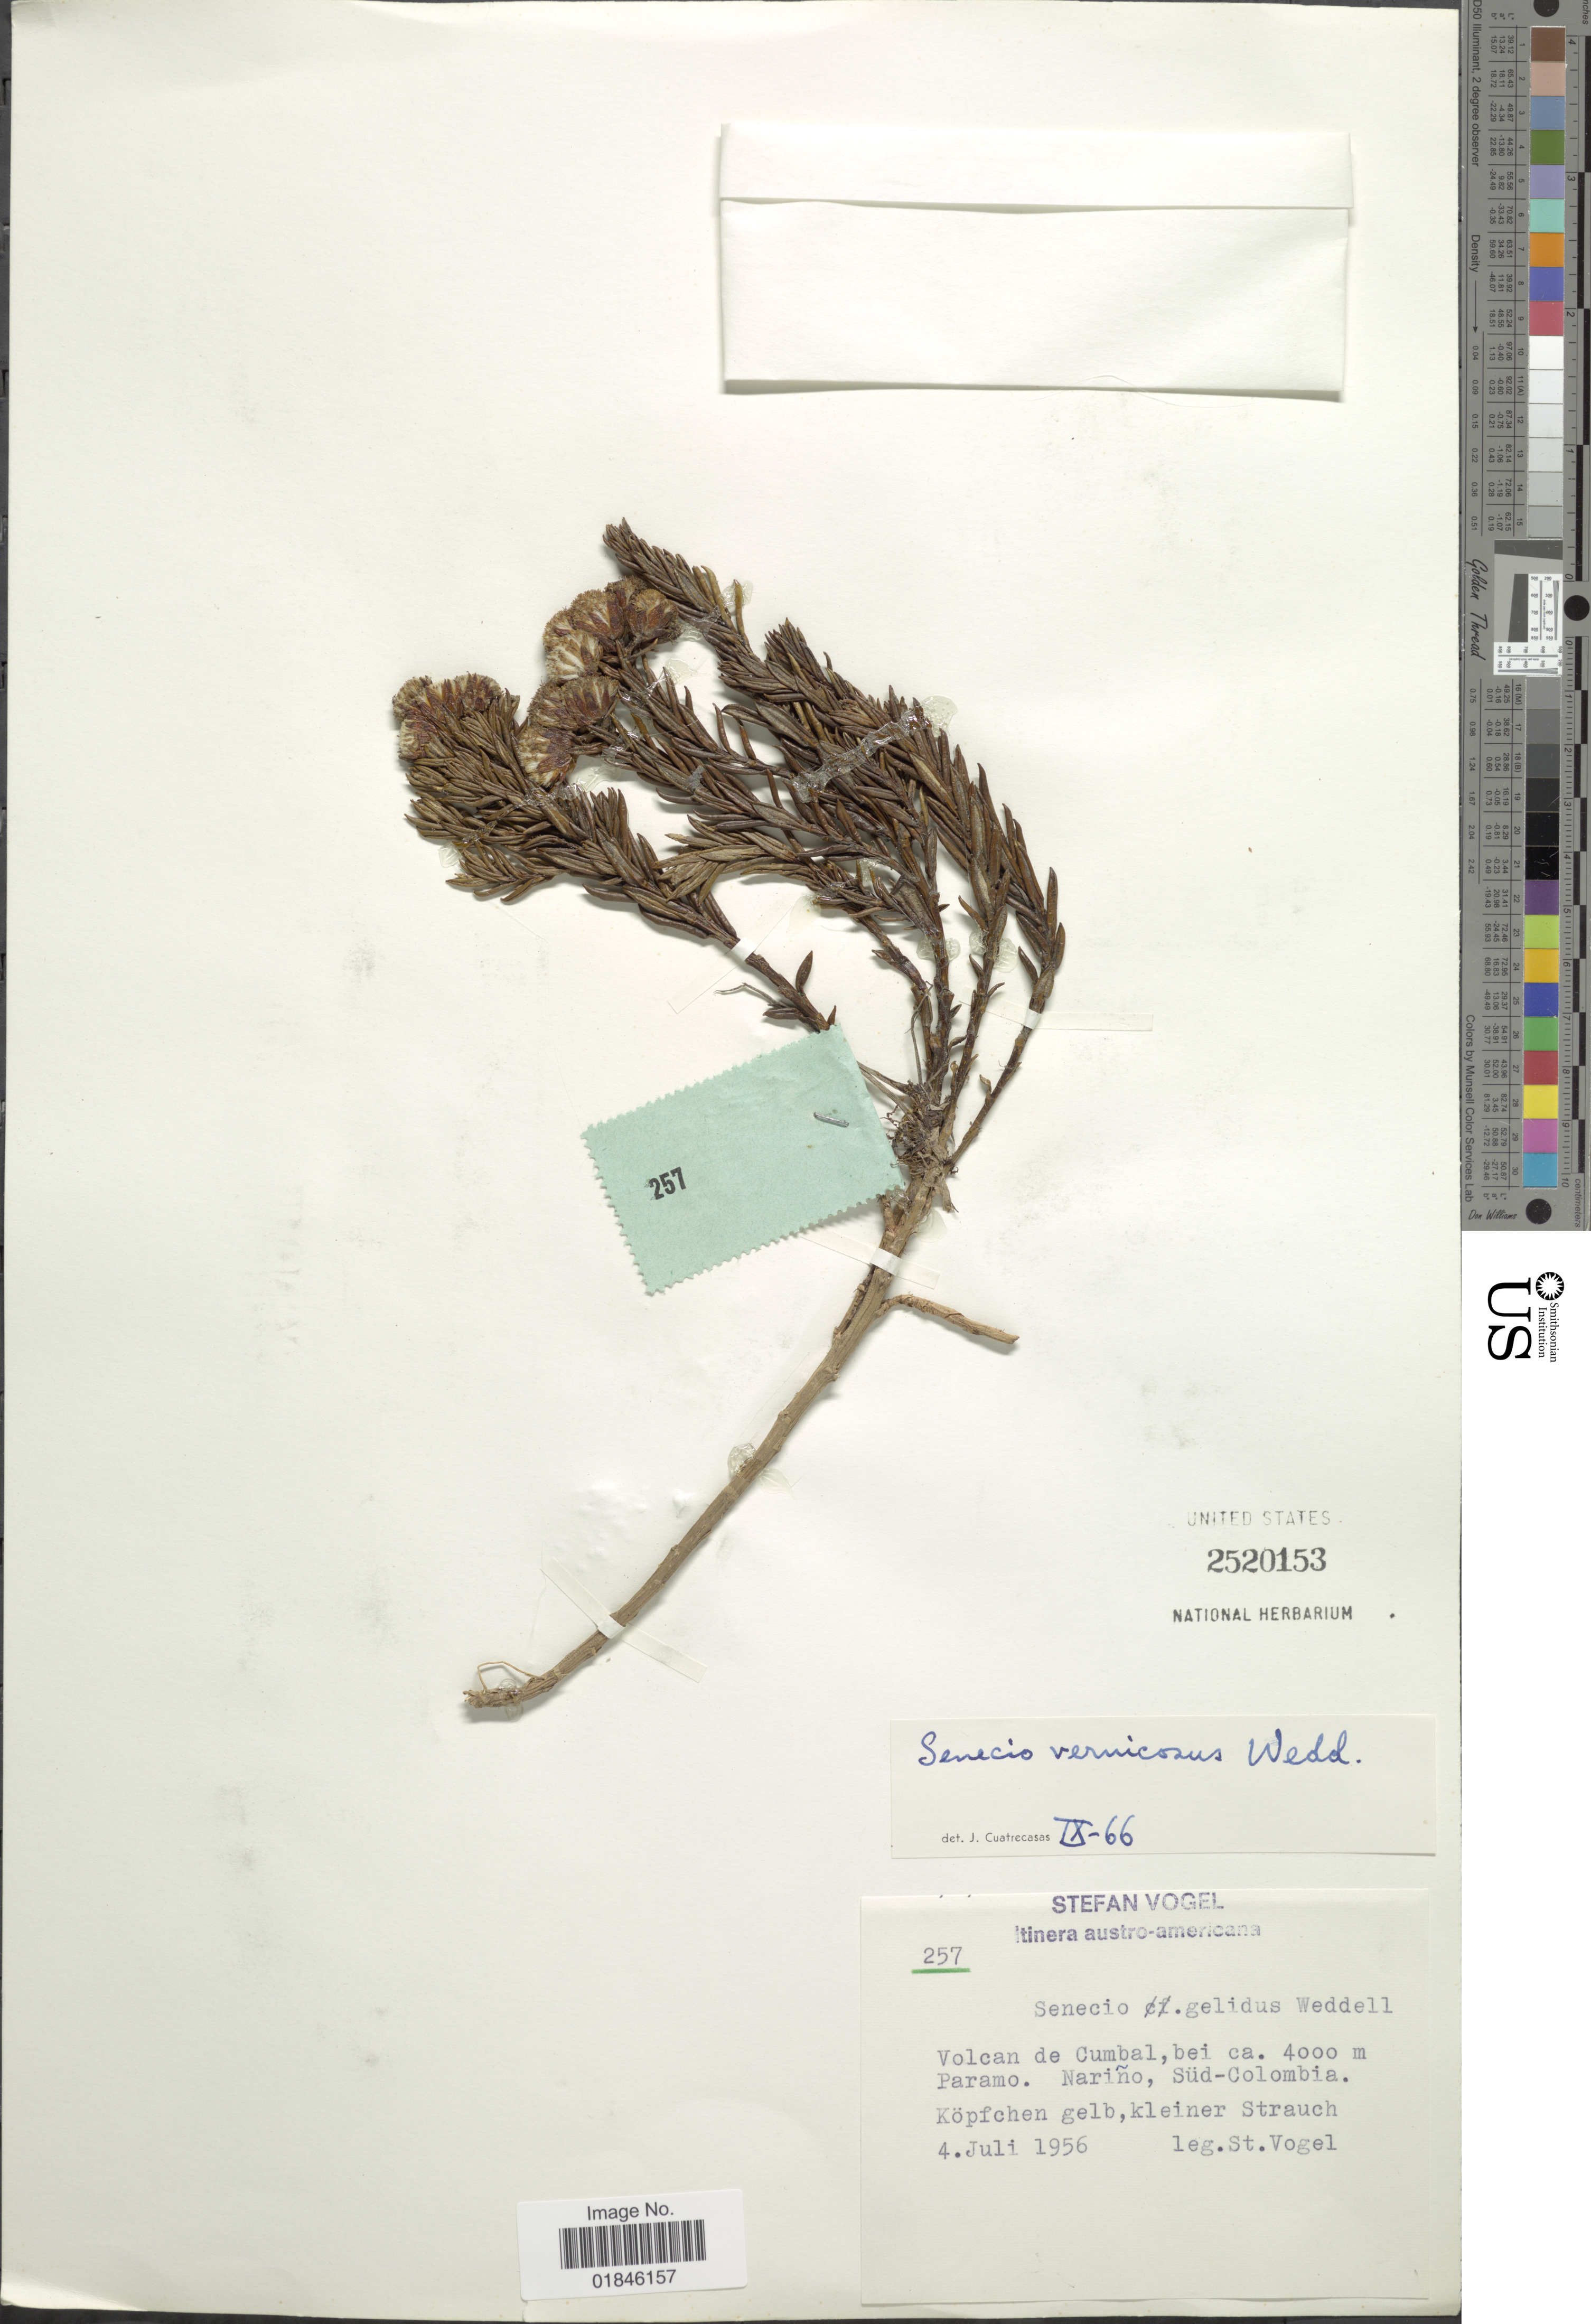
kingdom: Plantae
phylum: Tracheophyta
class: Magnoliopsida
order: Asterales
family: Asteraceae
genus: Pentacalia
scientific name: Pentacalia vernicosa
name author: (Sch. Bip. ex Wedd.) Cuatrec.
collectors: S. Vogel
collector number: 257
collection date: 1956-07-04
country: Colombia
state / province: Nariño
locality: Volcan de Cumbal, Paramo. Nariño, Süd-Colombia. Köpfchen gelb, kleiner Strauch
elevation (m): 4000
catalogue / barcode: US 2520153